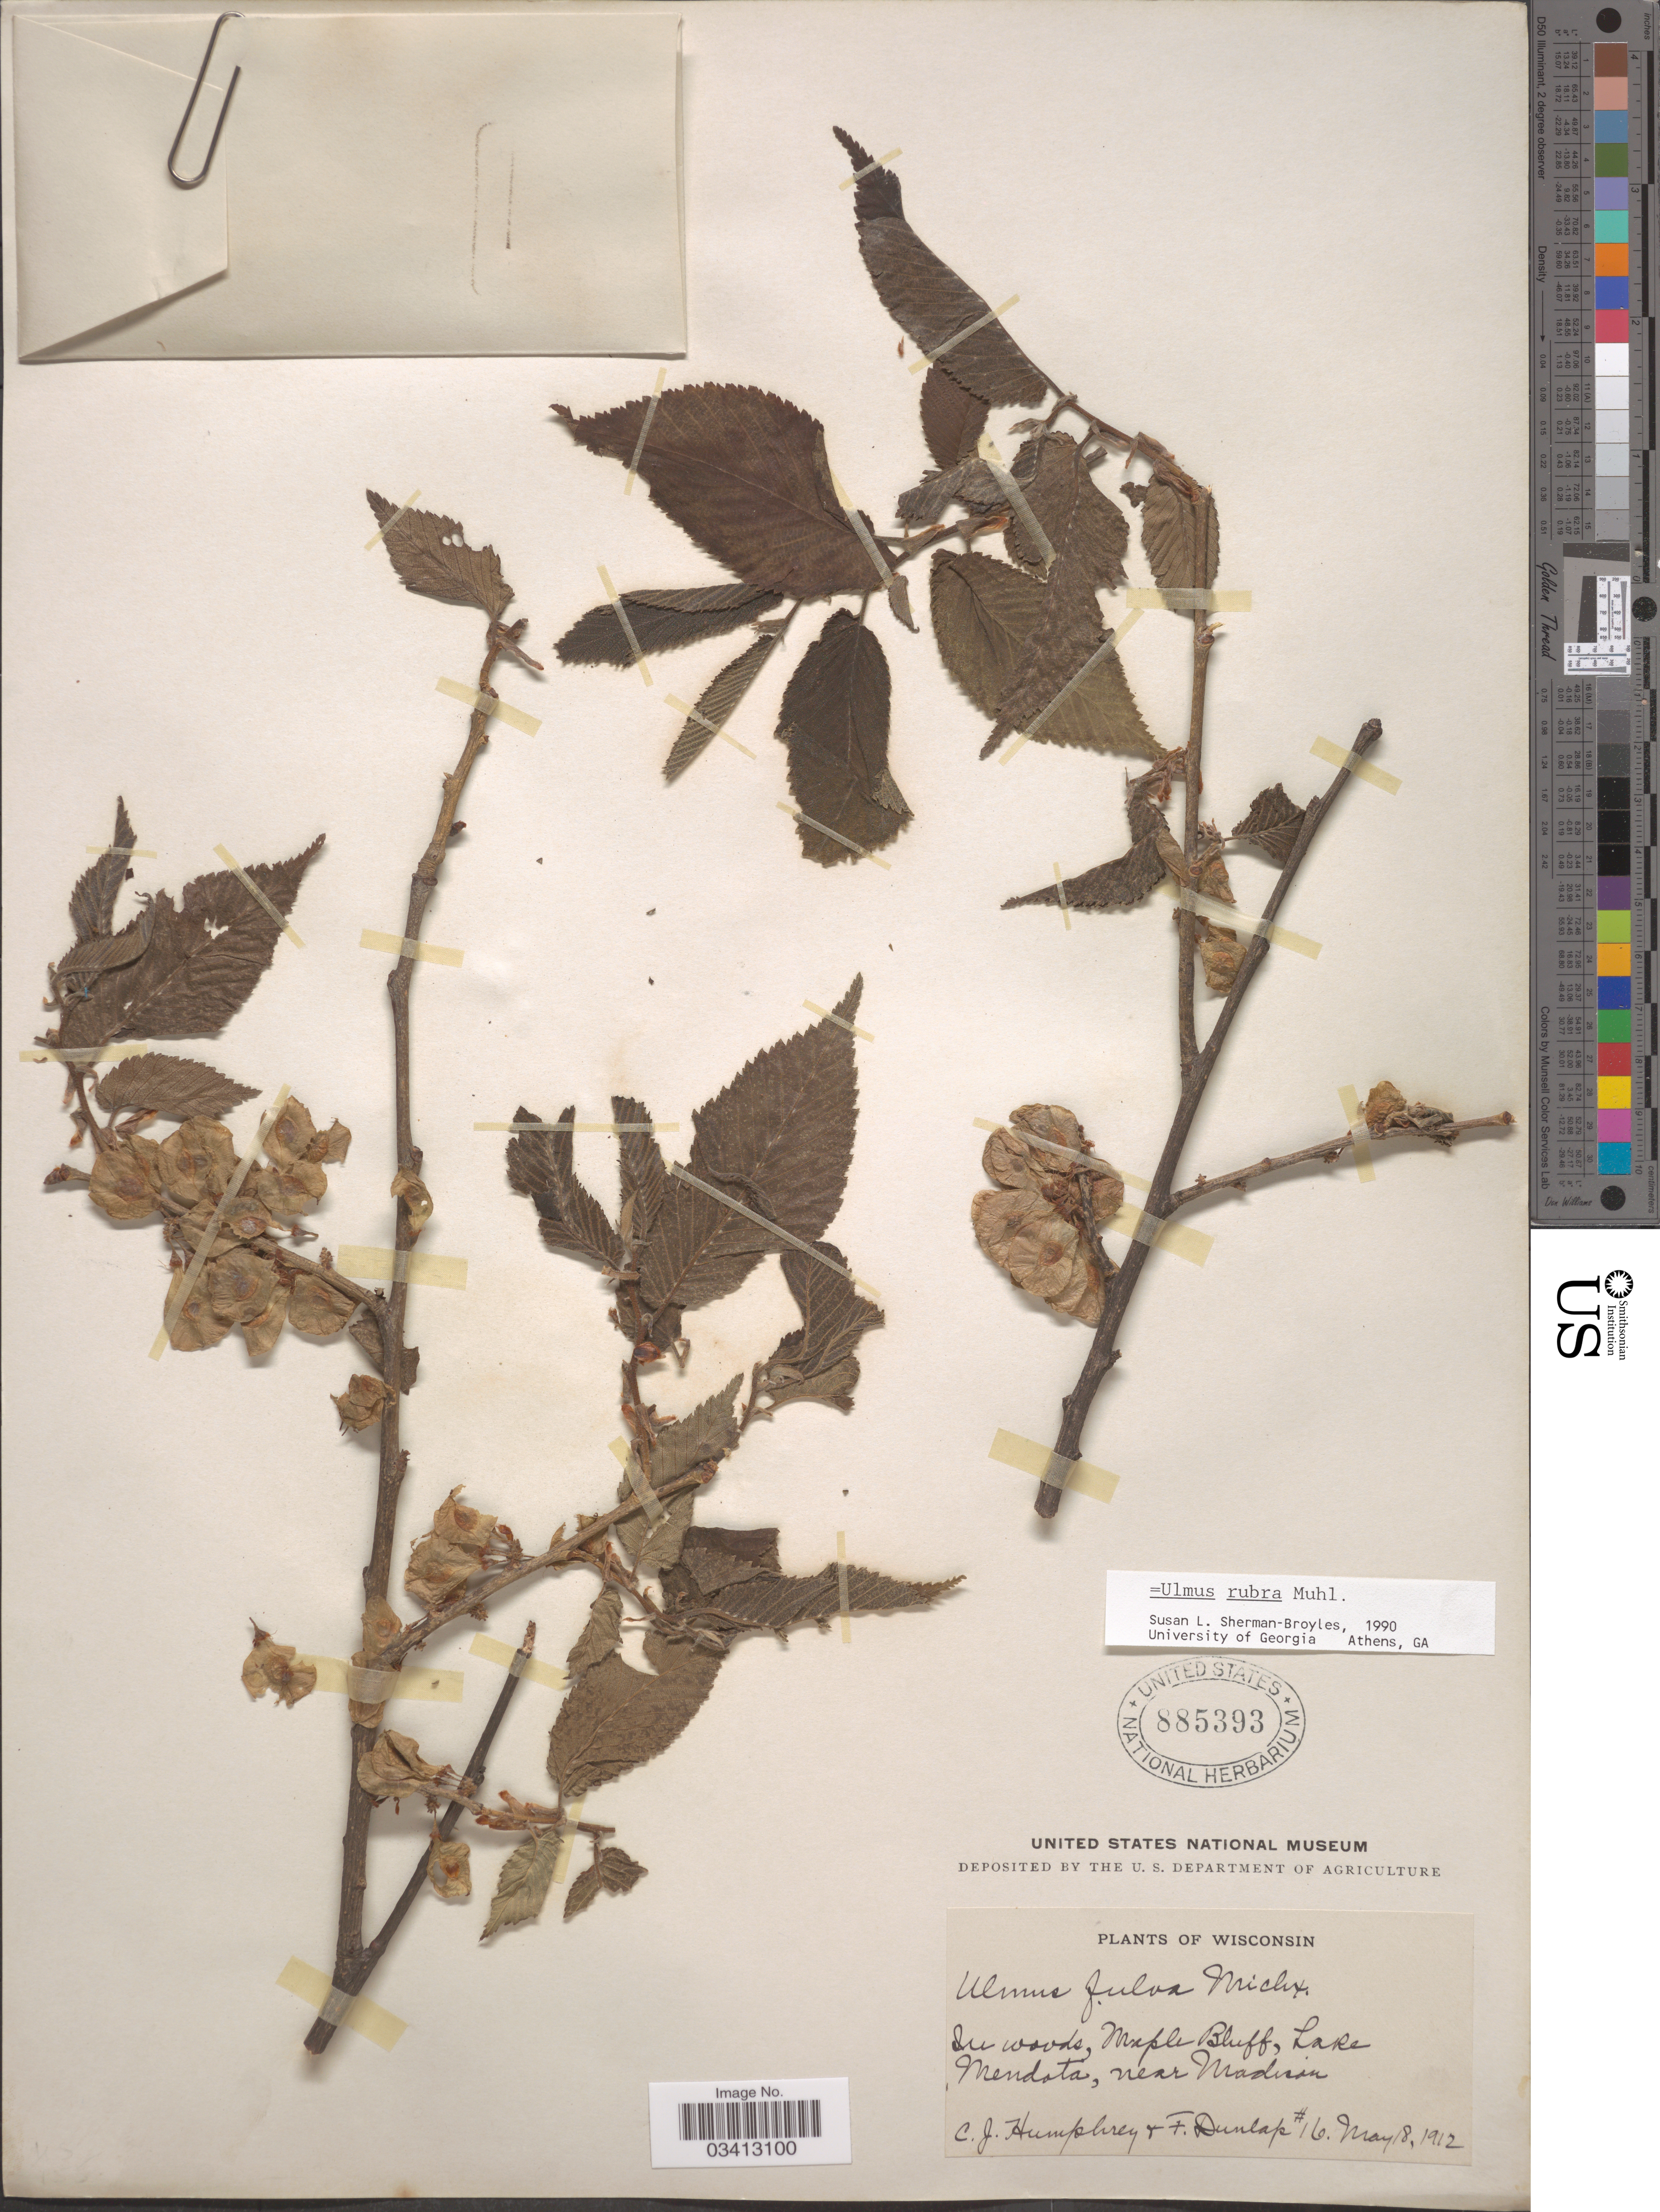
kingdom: Plantae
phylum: Tracheophyta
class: Magnoliopsida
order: Rosales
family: Ulmaceae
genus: Ulmus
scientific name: Ulmus rubra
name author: Muhl.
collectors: C. Humphrey & F. Dunlap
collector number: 16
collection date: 1912-05-18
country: United States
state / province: Wisconsin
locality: Maple Bluff, Lake Mendota, near Madison.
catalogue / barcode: US 885393